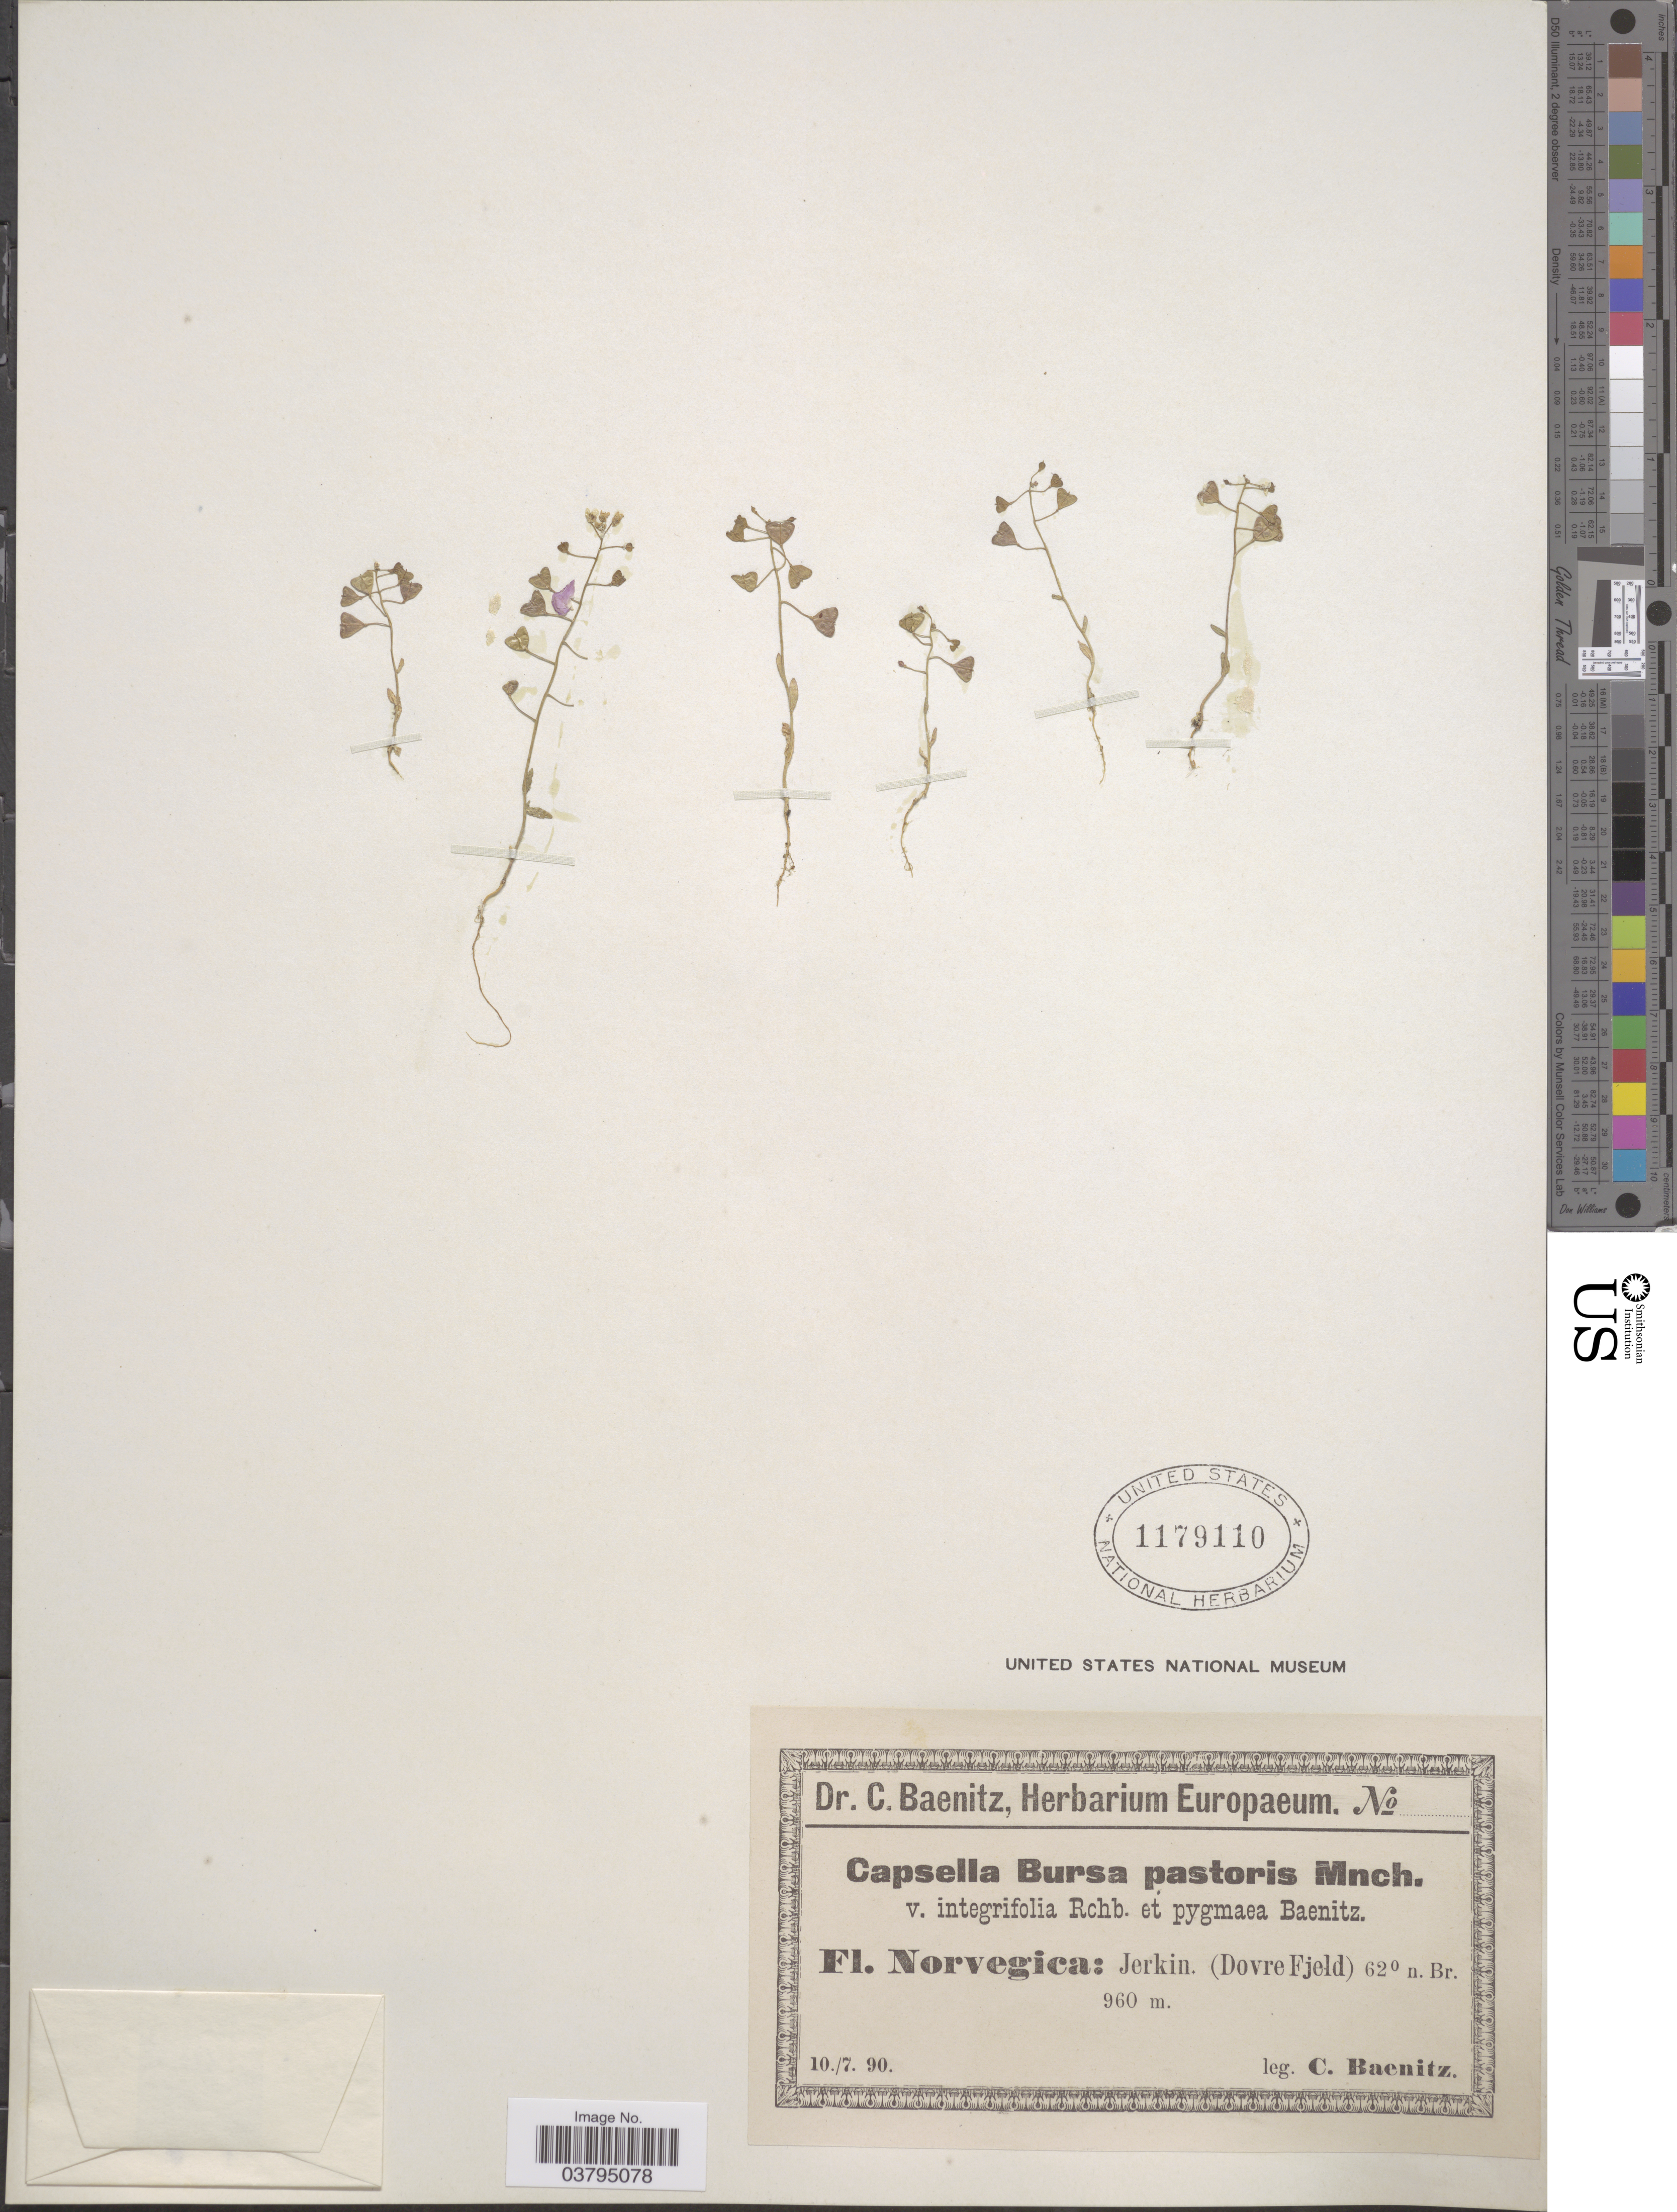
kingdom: Plantae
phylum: Tracheophyta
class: Magnoliopsida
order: Brassicales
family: Brassicaceae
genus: Capsella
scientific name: Capsella bursa-pastoris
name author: (L.) Medik.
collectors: C. G. Baenitz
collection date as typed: Transcribed d/m/y: 10/7/90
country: Norway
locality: Norvegica: Jerkin. ( Dorve Fjeld).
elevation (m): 960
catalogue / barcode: US 1179110